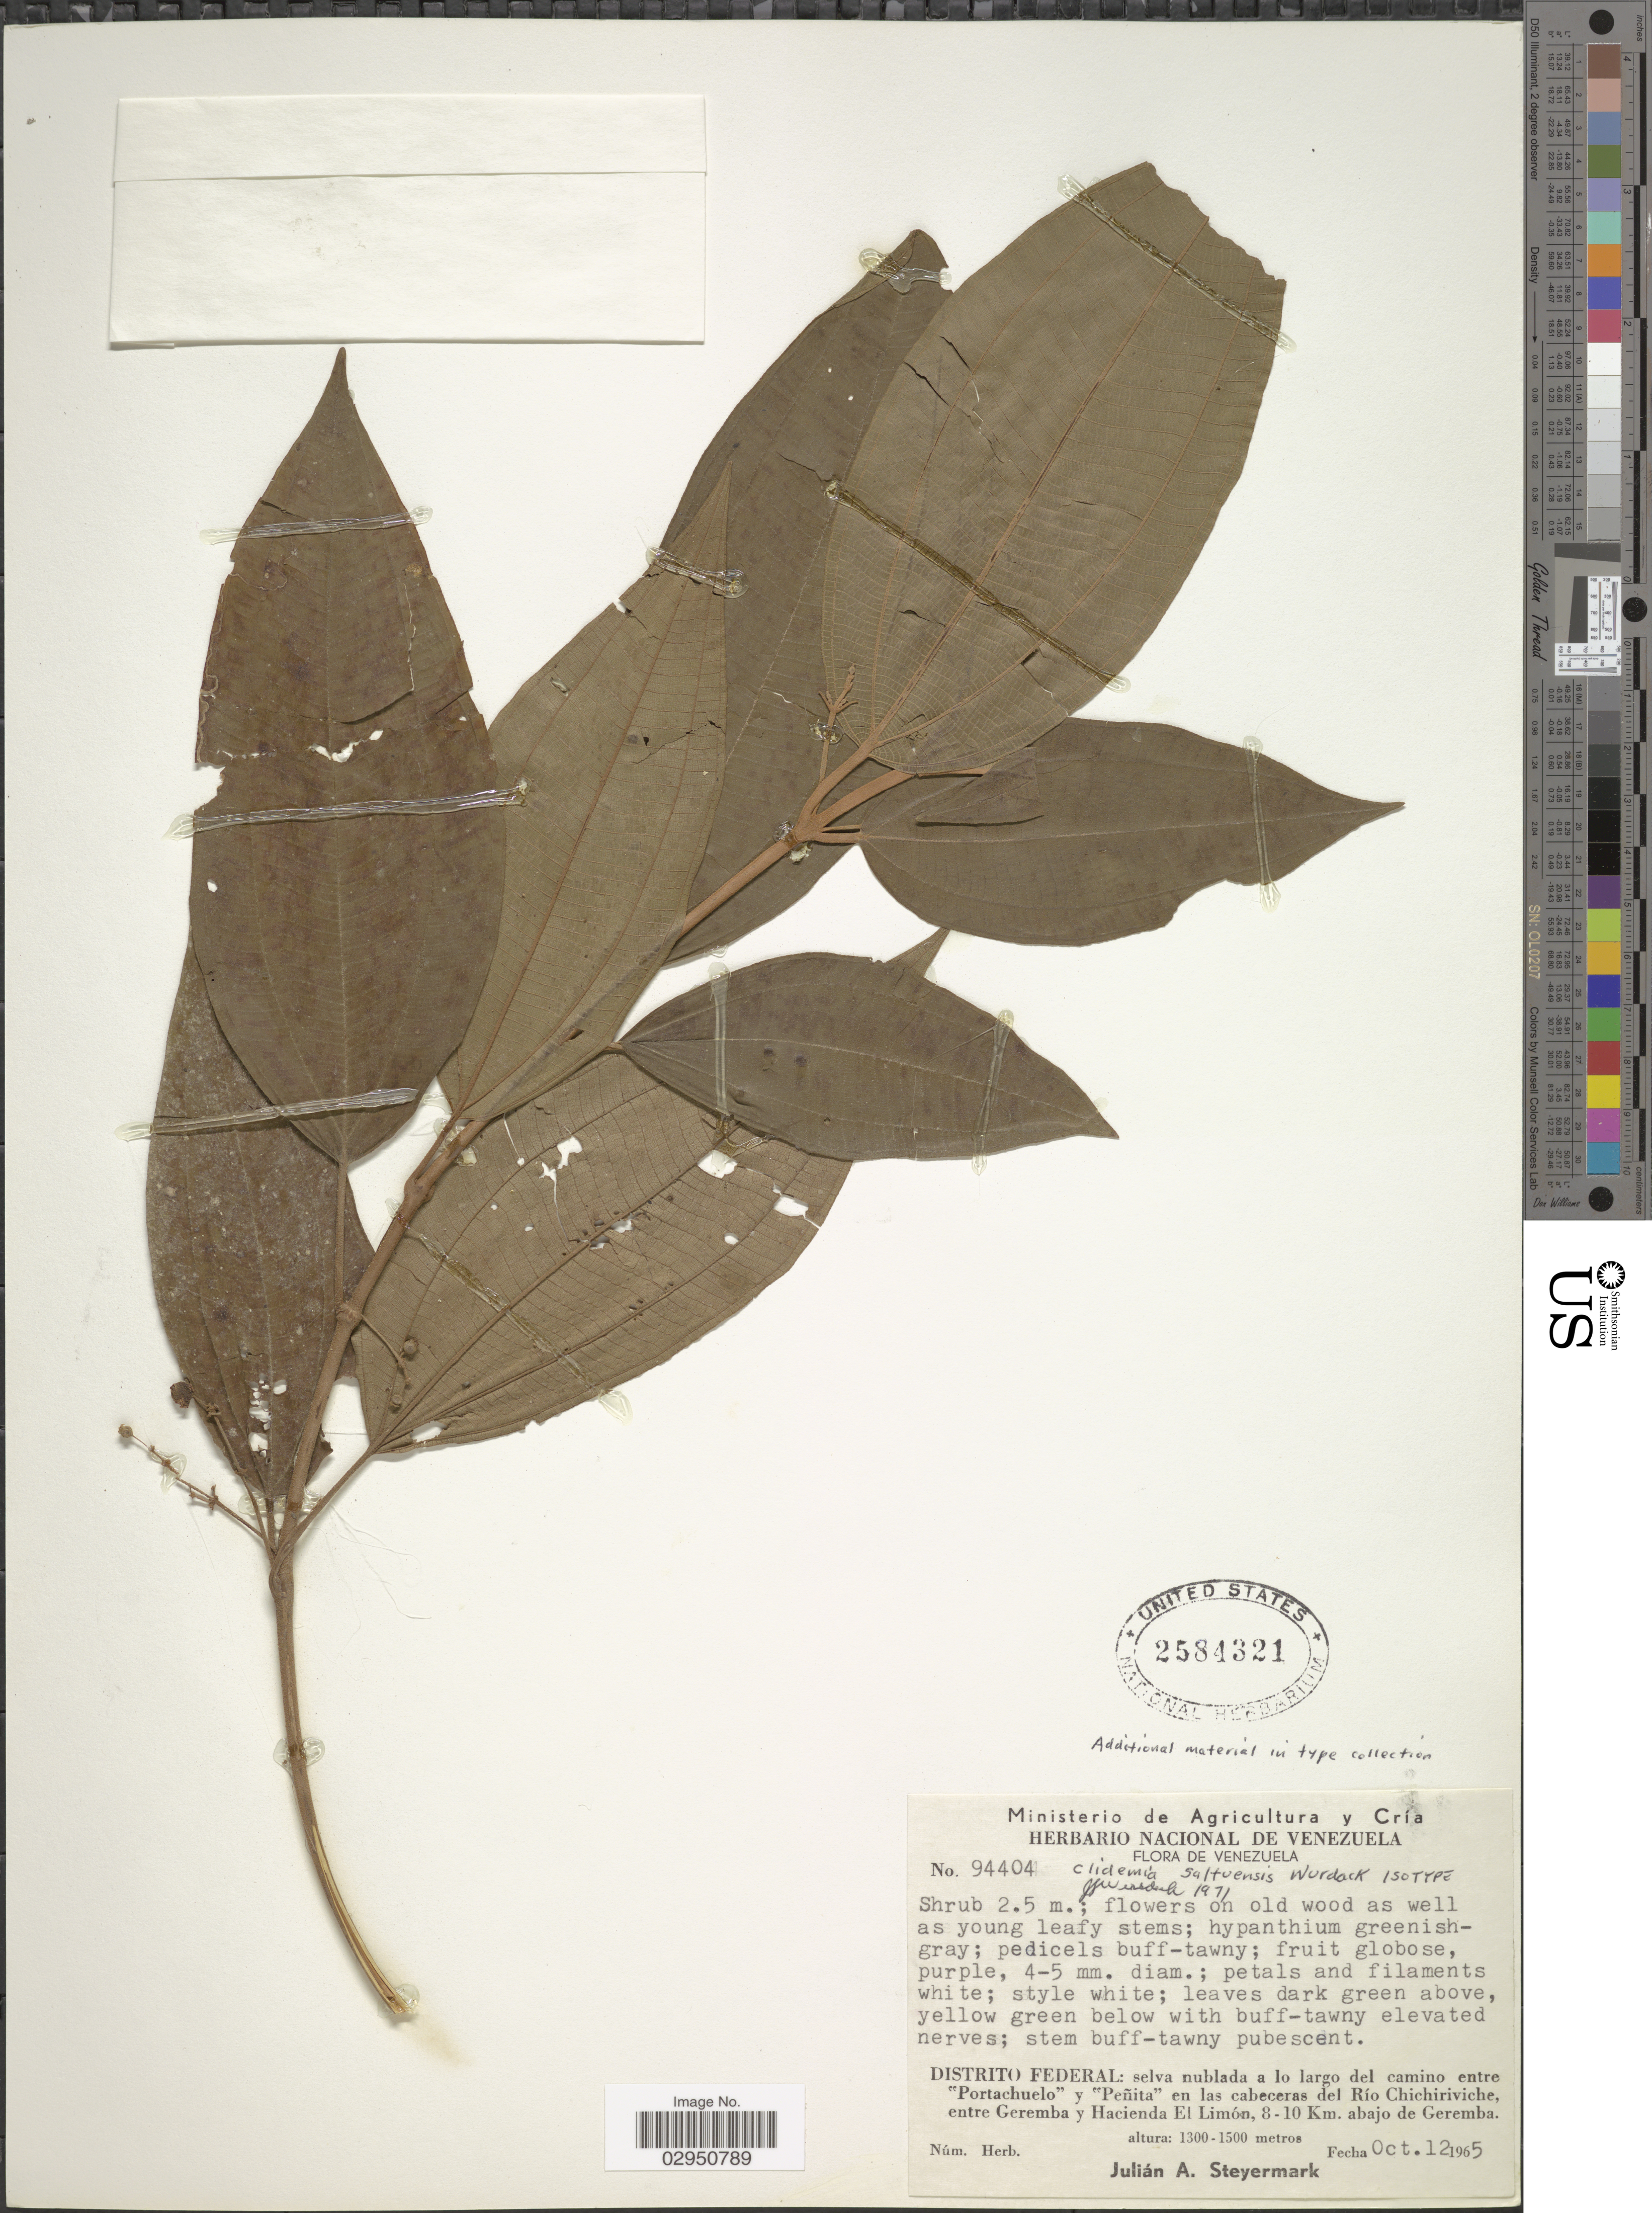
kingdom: Plantae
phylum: Tracheophyta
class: Magnoliopsida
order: Myrtales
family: Melastomataceae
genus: Clidemia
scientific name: Clidemia saltuensis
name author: Wurdack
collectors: J. Steyermark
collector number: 94404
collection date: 1965-10-12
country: Venezuela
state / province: Distrito Federal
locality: Distrito Federal: selva nublada a lo largo del camino entre "Portachuelo" y "Peñita" en las cabeceras del Río Chichiriviche, entre Geremba y Hacienda El Limón, 8-10 Km. abajo de Geremba.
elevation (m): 1300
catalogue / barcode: US 2584321